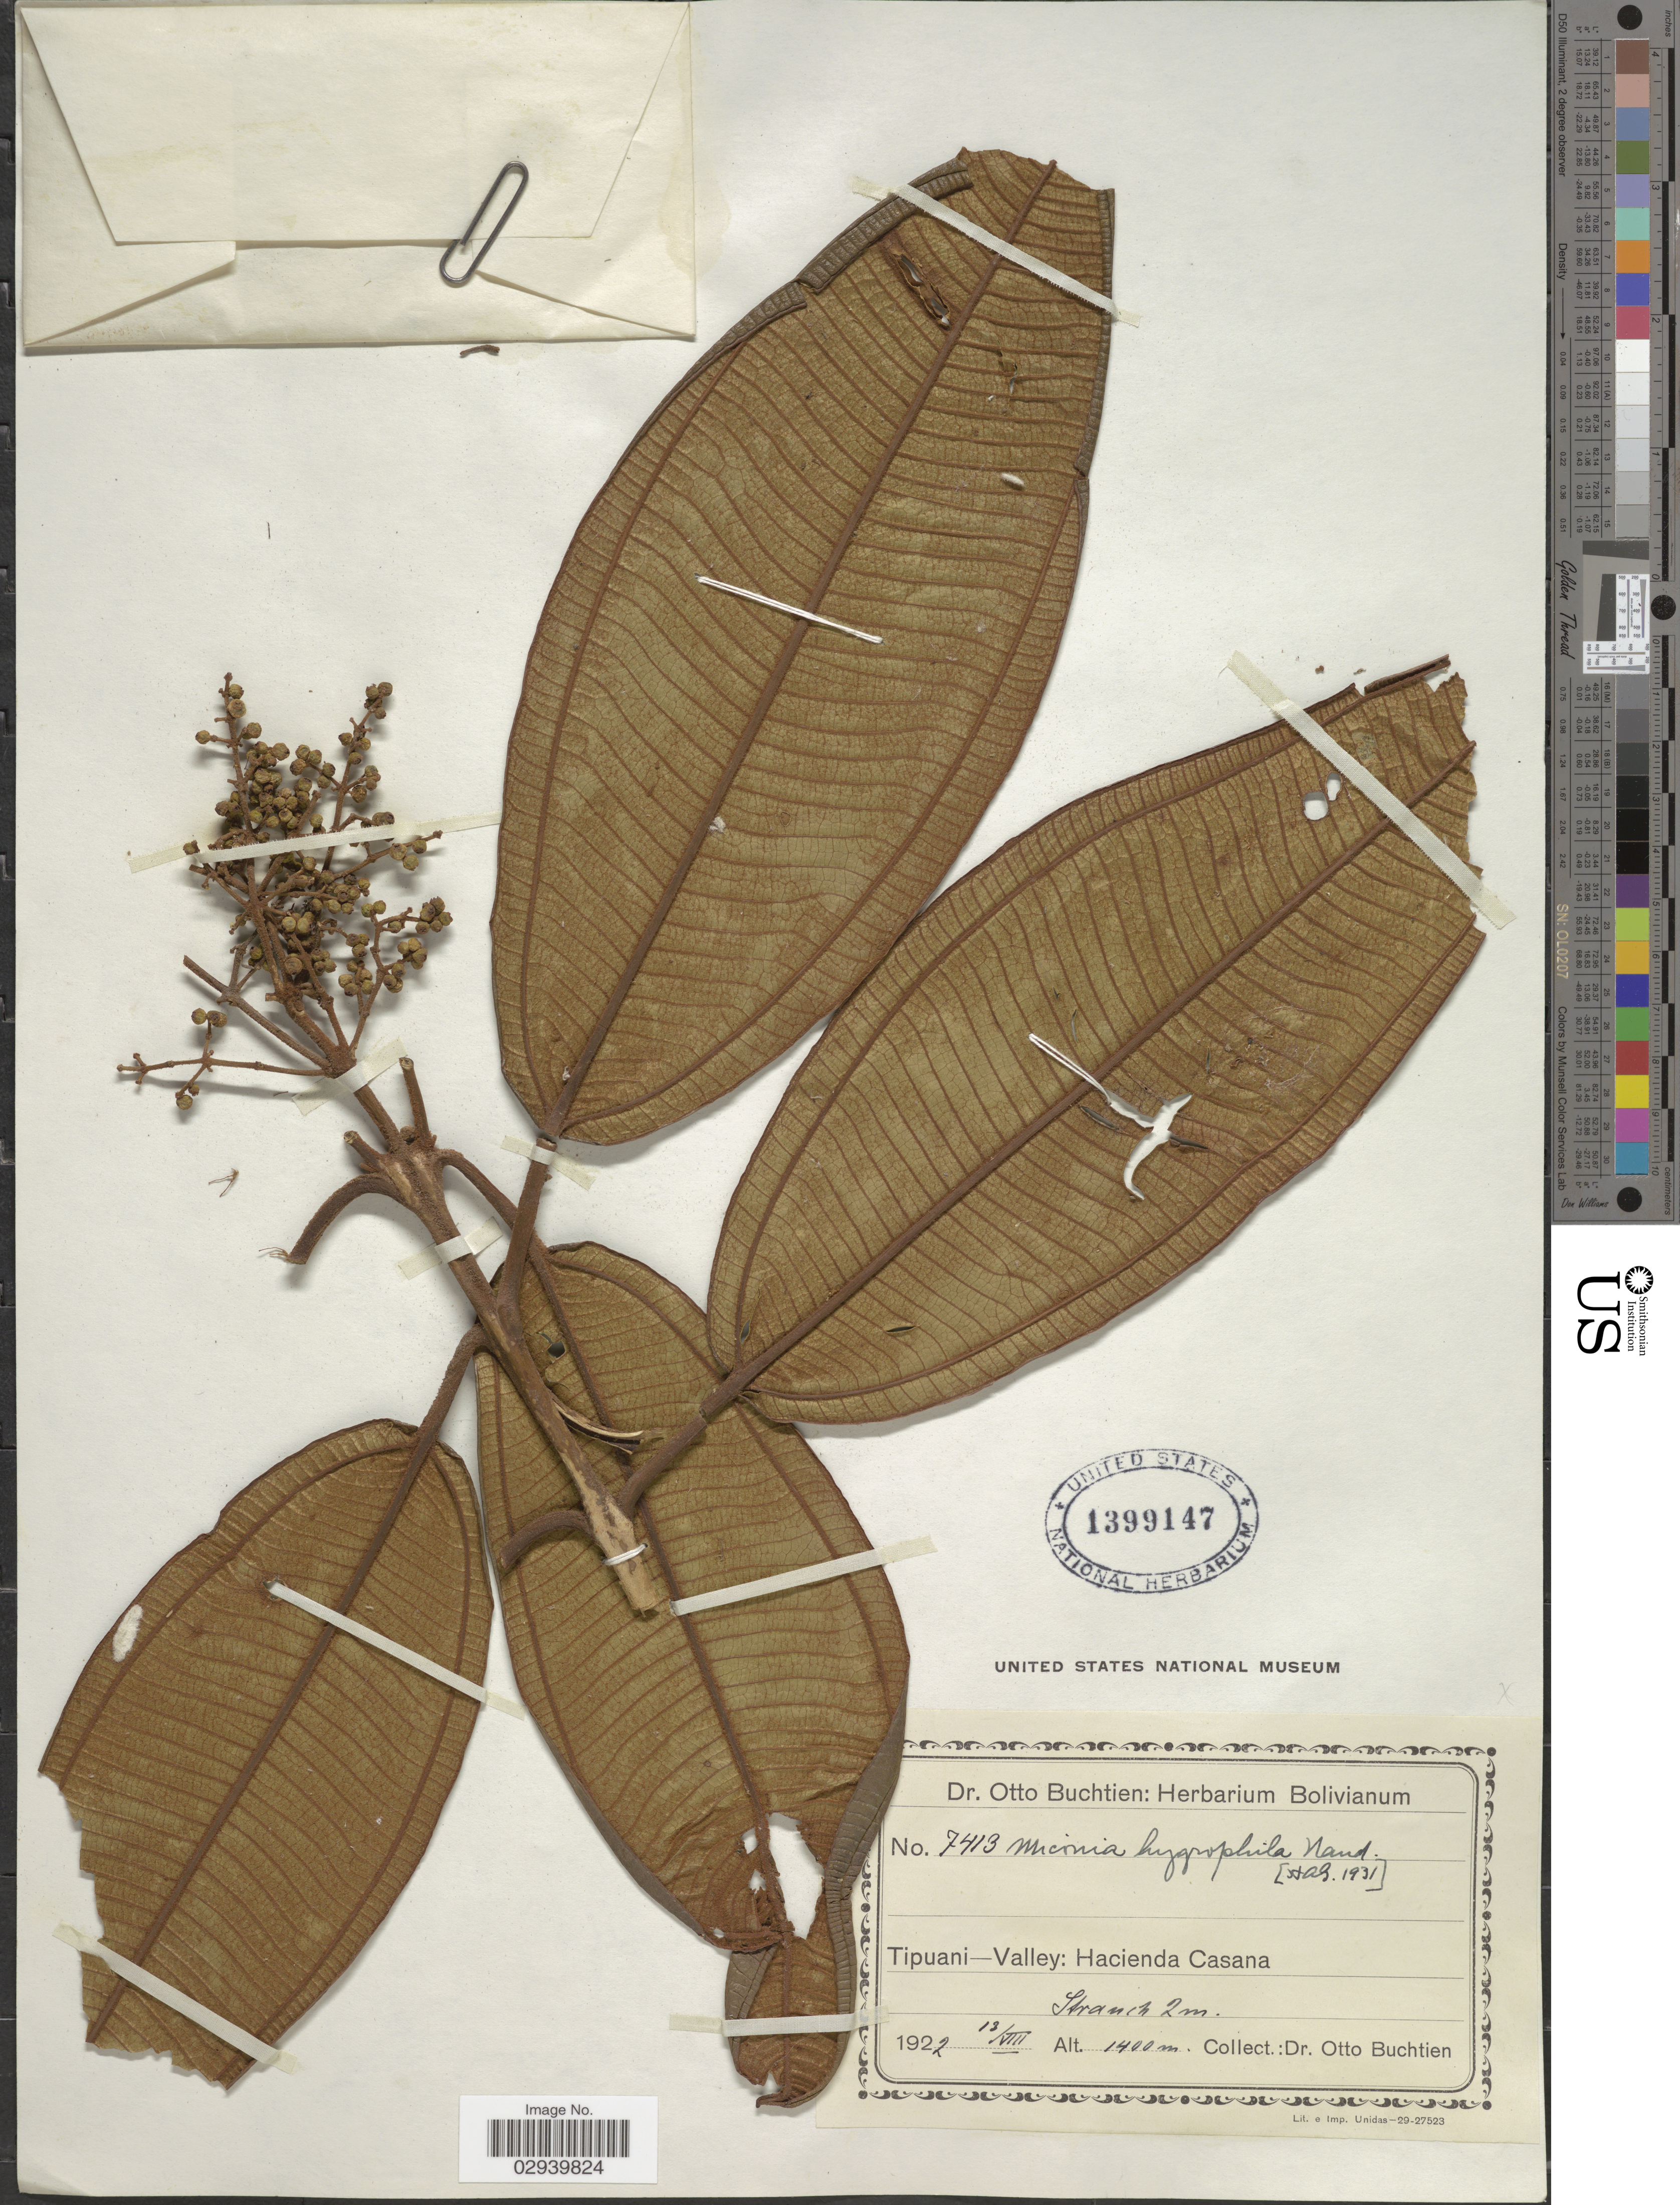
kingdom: Plantae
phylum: Tracheophyta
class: Magnoliopsida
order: Myrtales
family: Melastomataceae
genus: Miconia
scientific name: Miconia hygrophila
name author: Naudin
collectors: O. Buchtien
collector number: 7413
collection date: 1922-08-13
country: Bolivia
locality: Tipuani-Valley: Hacienda Casana.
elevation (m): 1400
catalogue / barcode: US 1399147